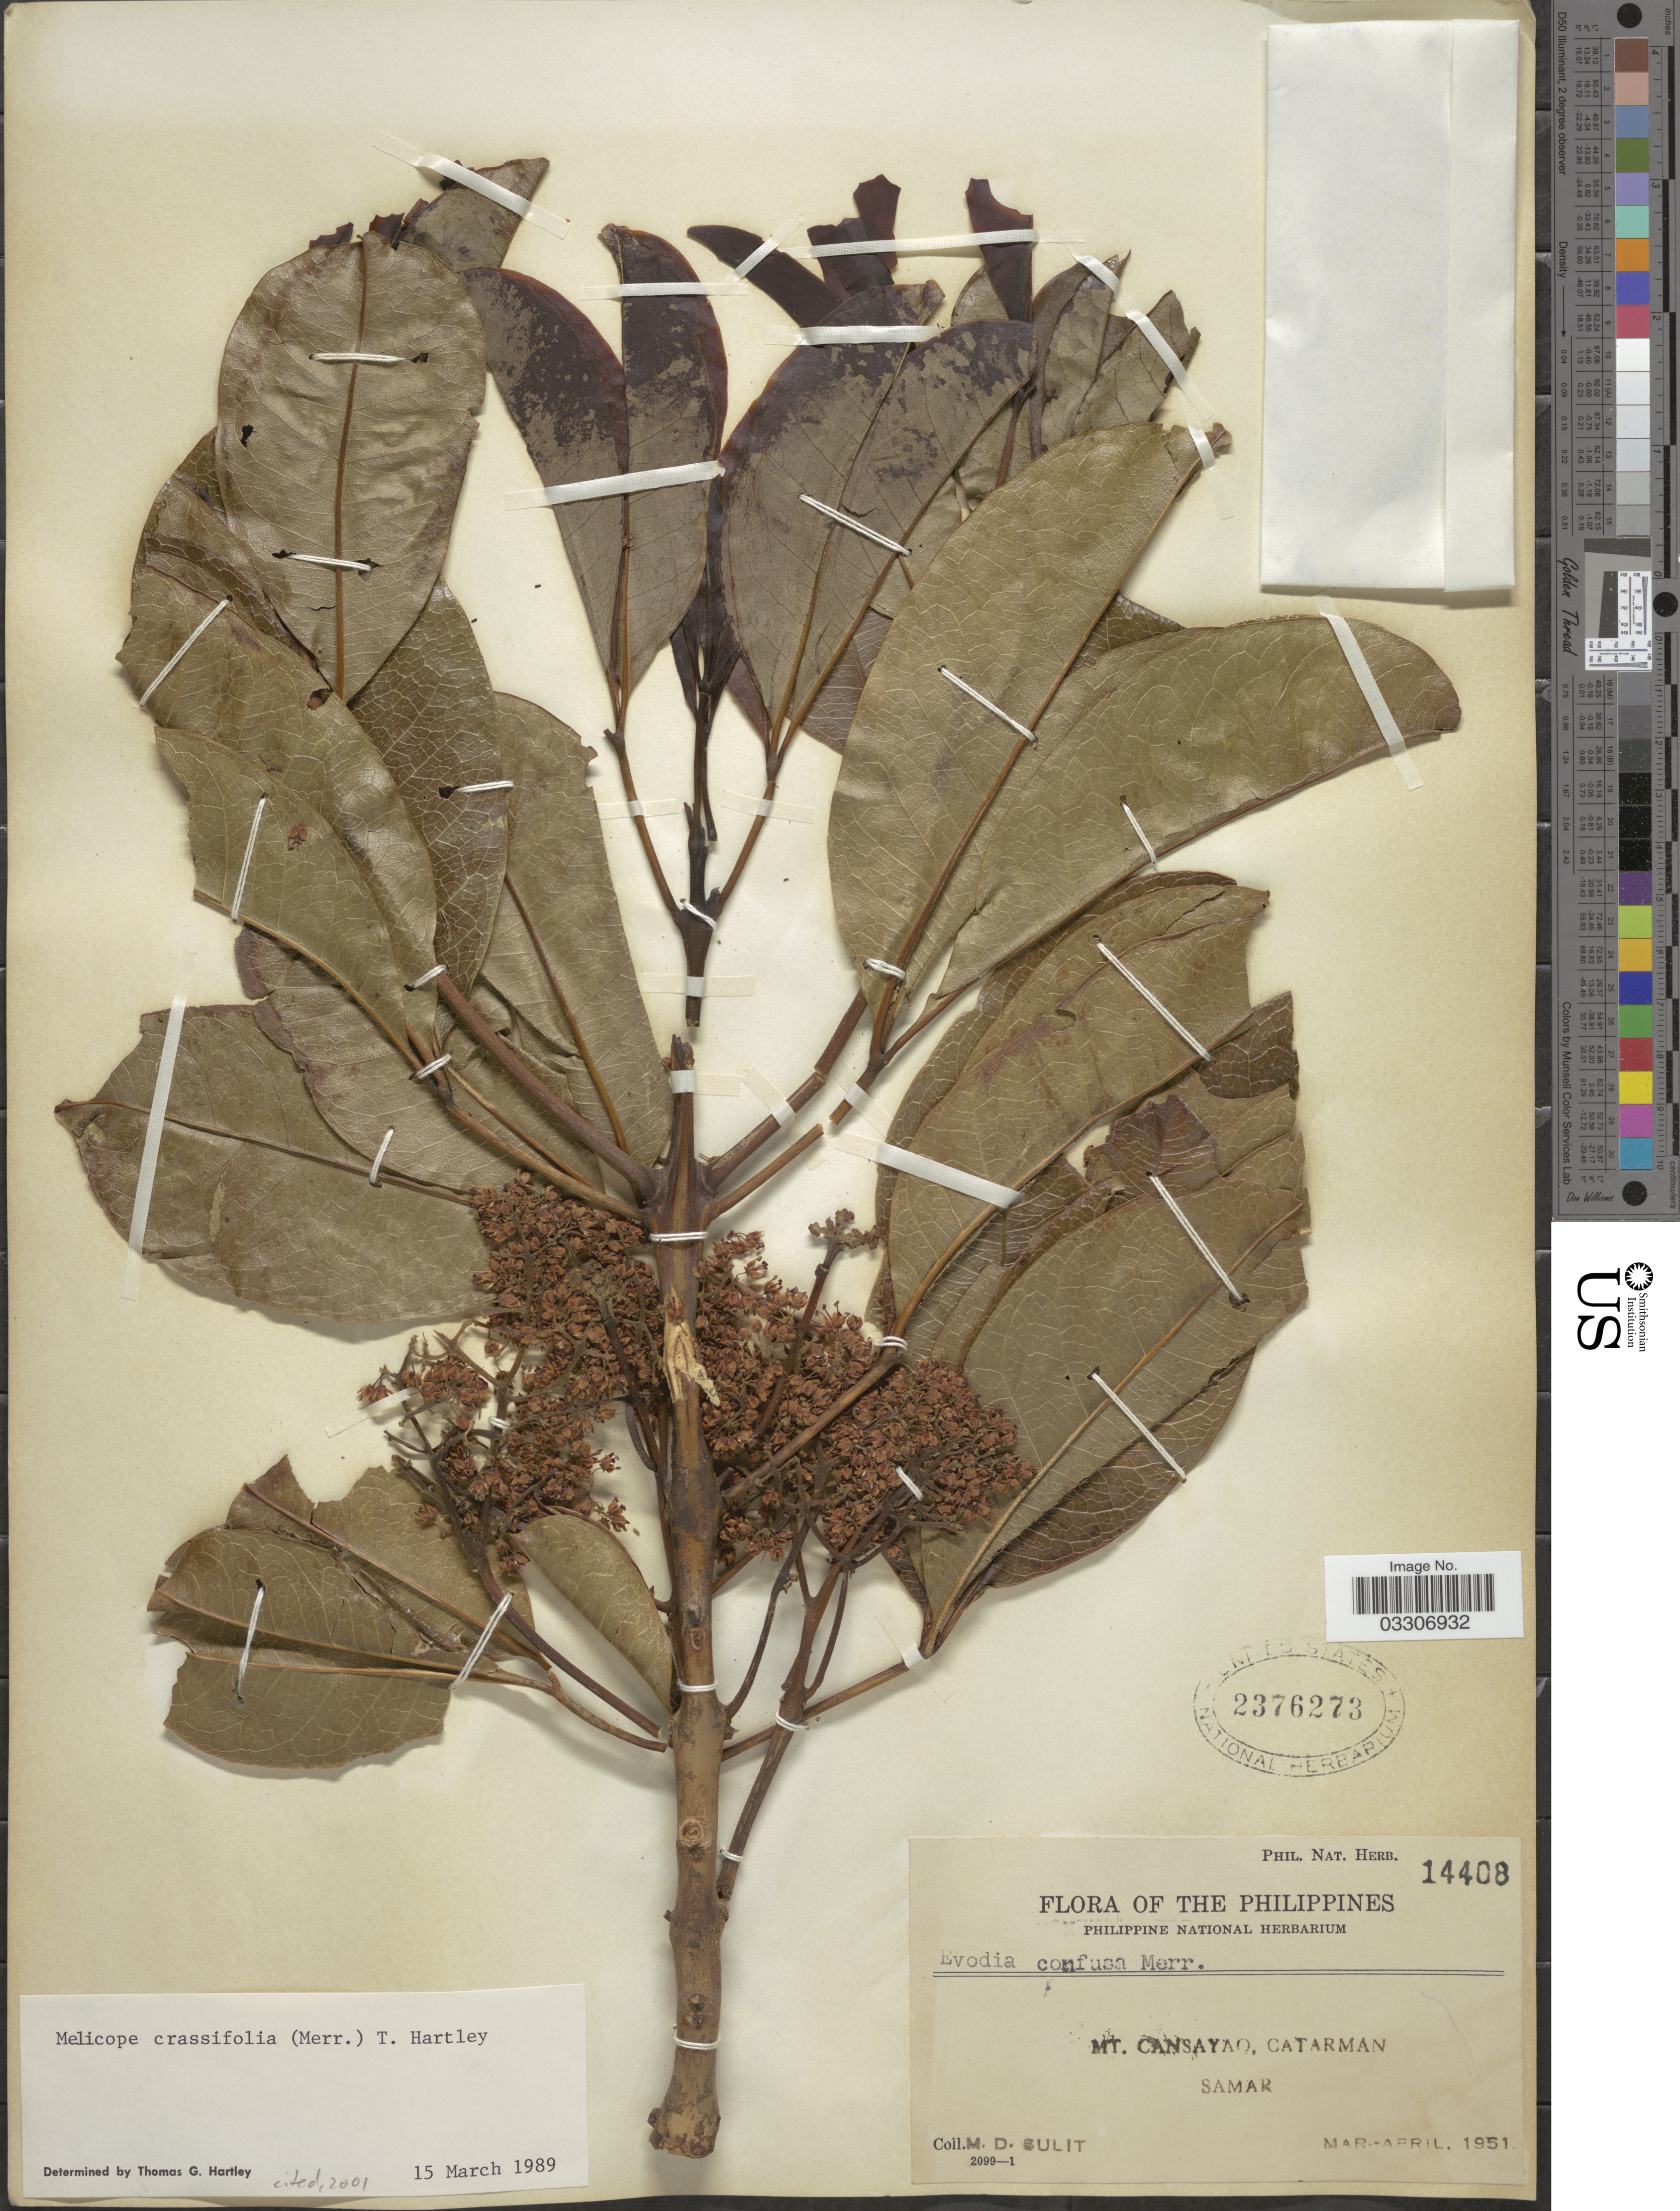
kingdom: Plantae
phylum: Tracheophyta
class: Magnoliopsida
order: Sapindales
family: Rutaceae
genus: Melicope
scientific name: Melicope crassifolia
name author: (Merr.) T.G. Hartley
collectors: M. Sulit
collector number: Phil. Nat. Herb 14408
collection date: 1951-03/1951-04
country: Philippines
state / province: Eastern Visayas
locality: Mt. Cansayao, Catarman, Samar.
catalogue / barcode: US 2376273